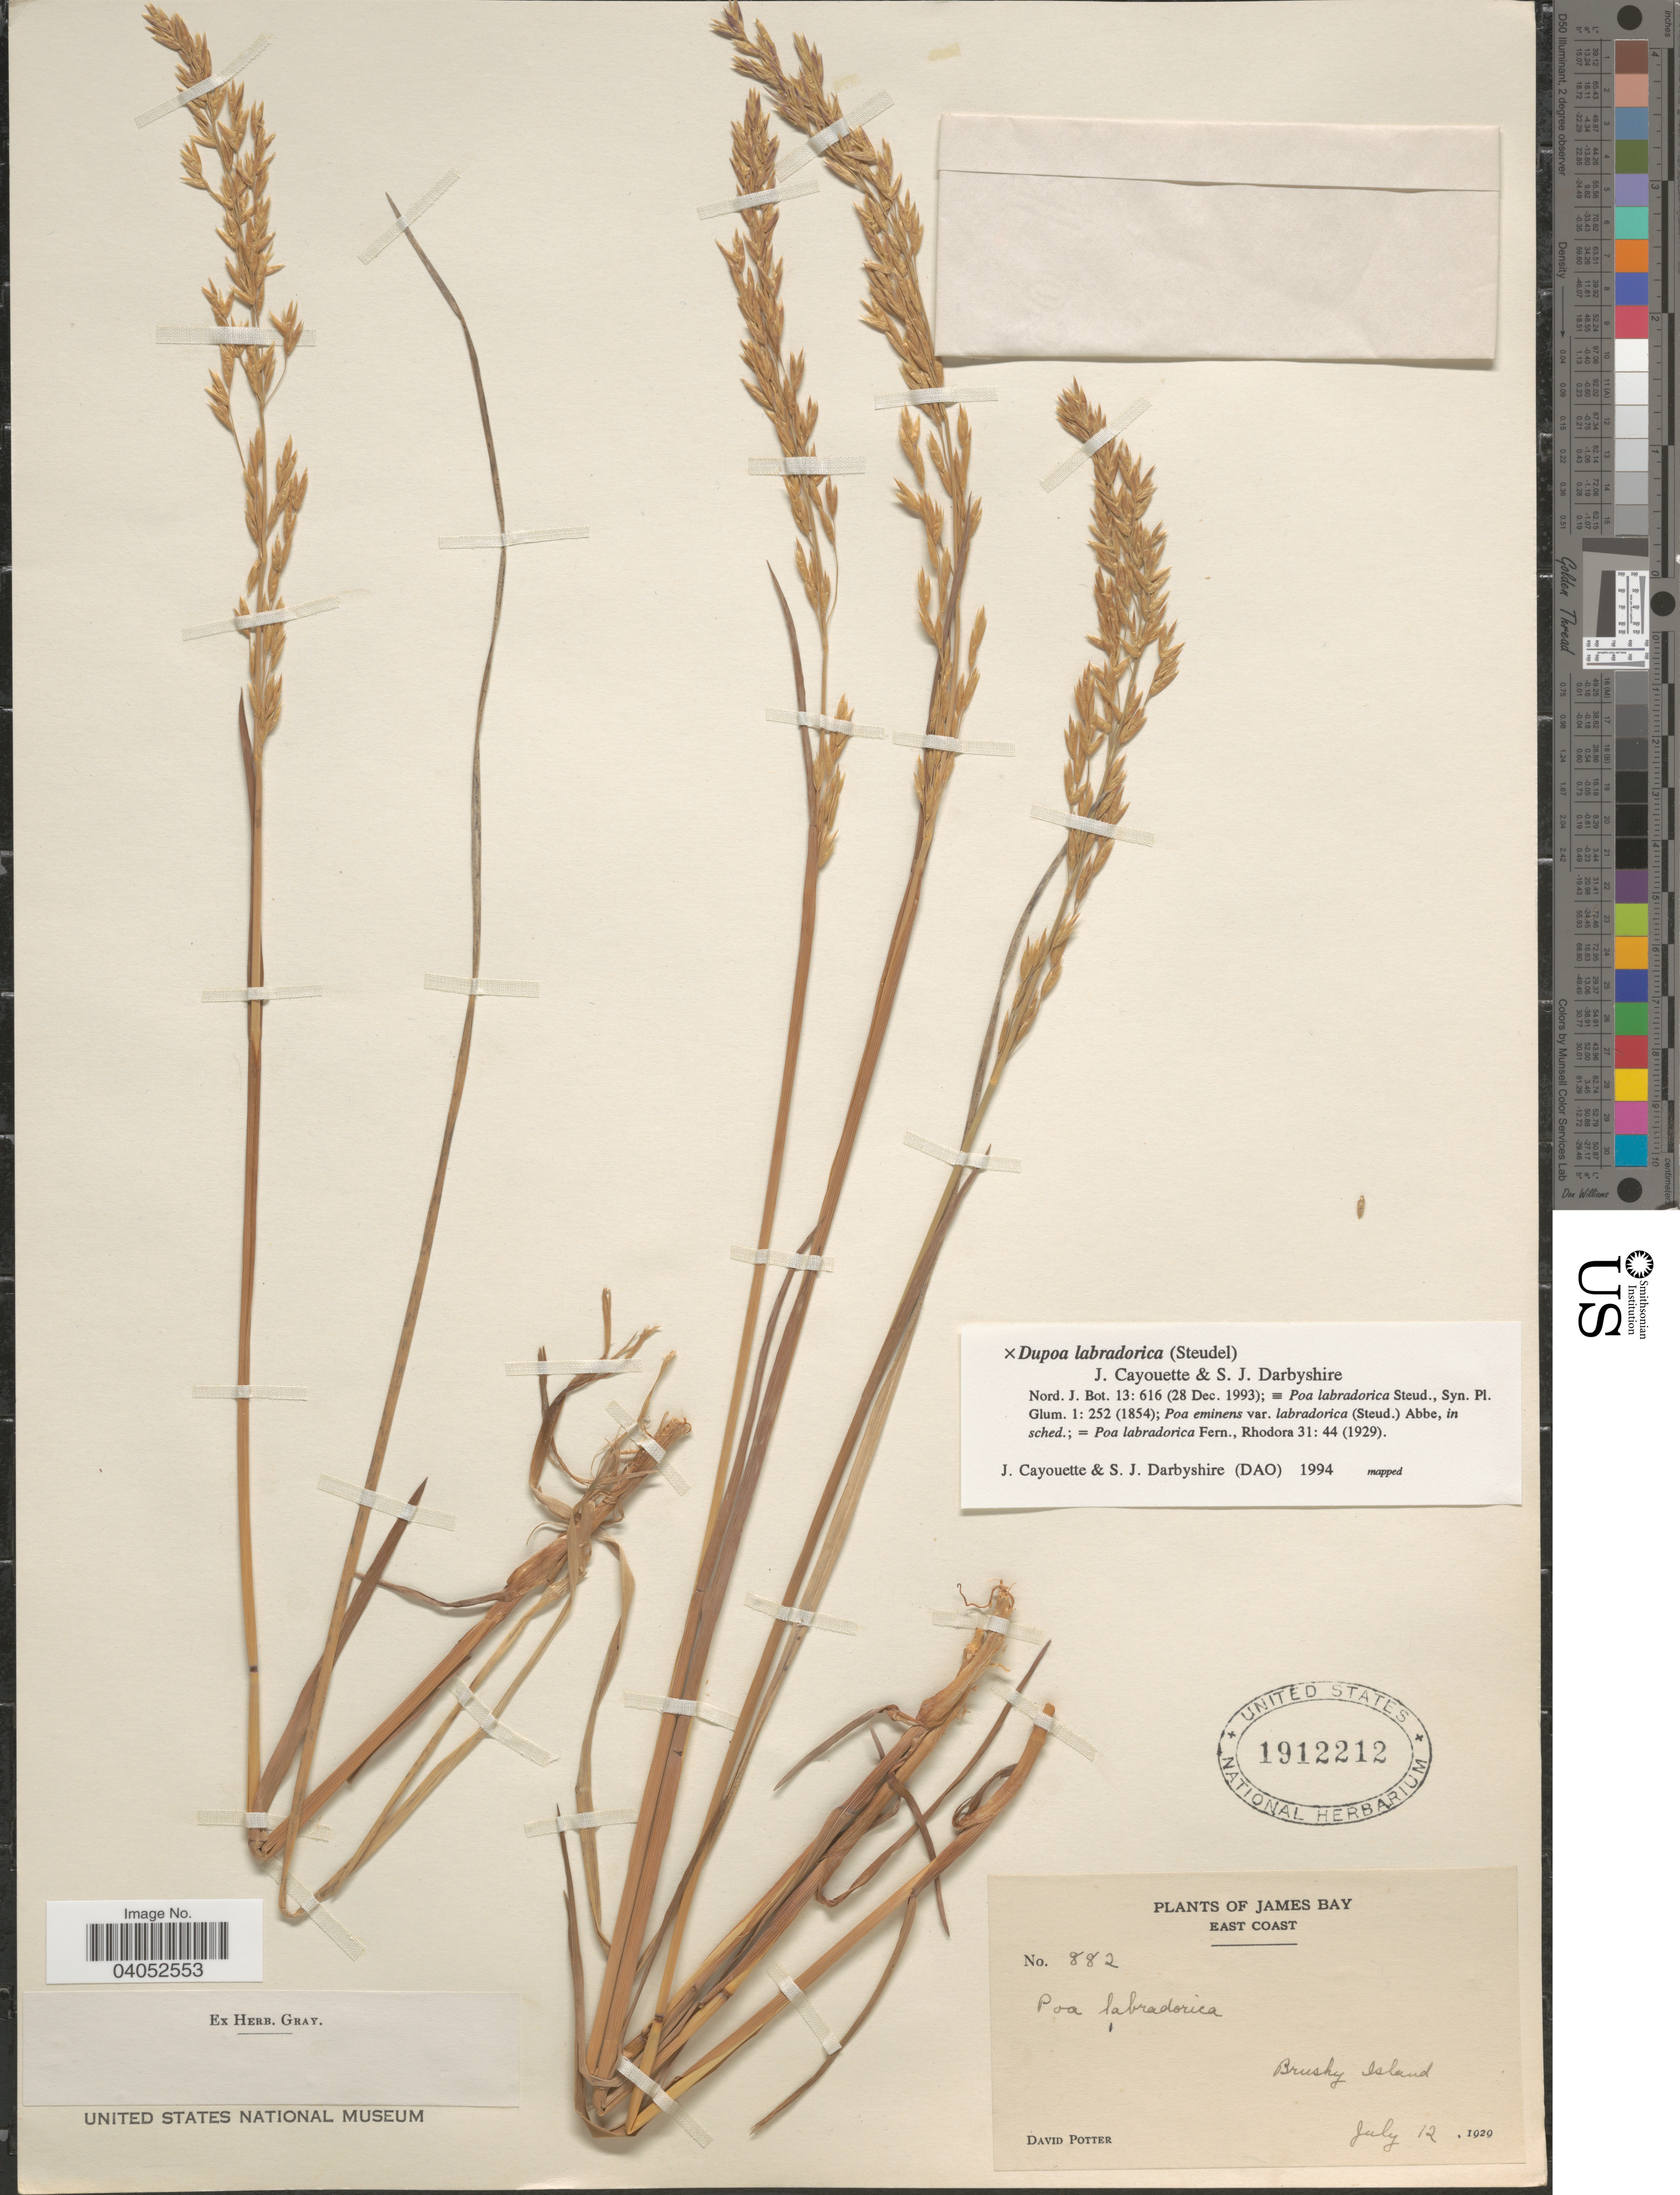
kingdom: Plantae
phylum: Tracheophyta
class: Liliopsida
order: Poales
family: Poaceae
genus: Dupontopoa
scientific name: Dupontopoa labradorica ined.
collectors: D. Potter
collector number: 882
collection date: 1929-07-12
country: Canada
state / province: Ontario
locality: James Bay. East Coast. Brushy Island.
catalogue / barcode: US 1912212